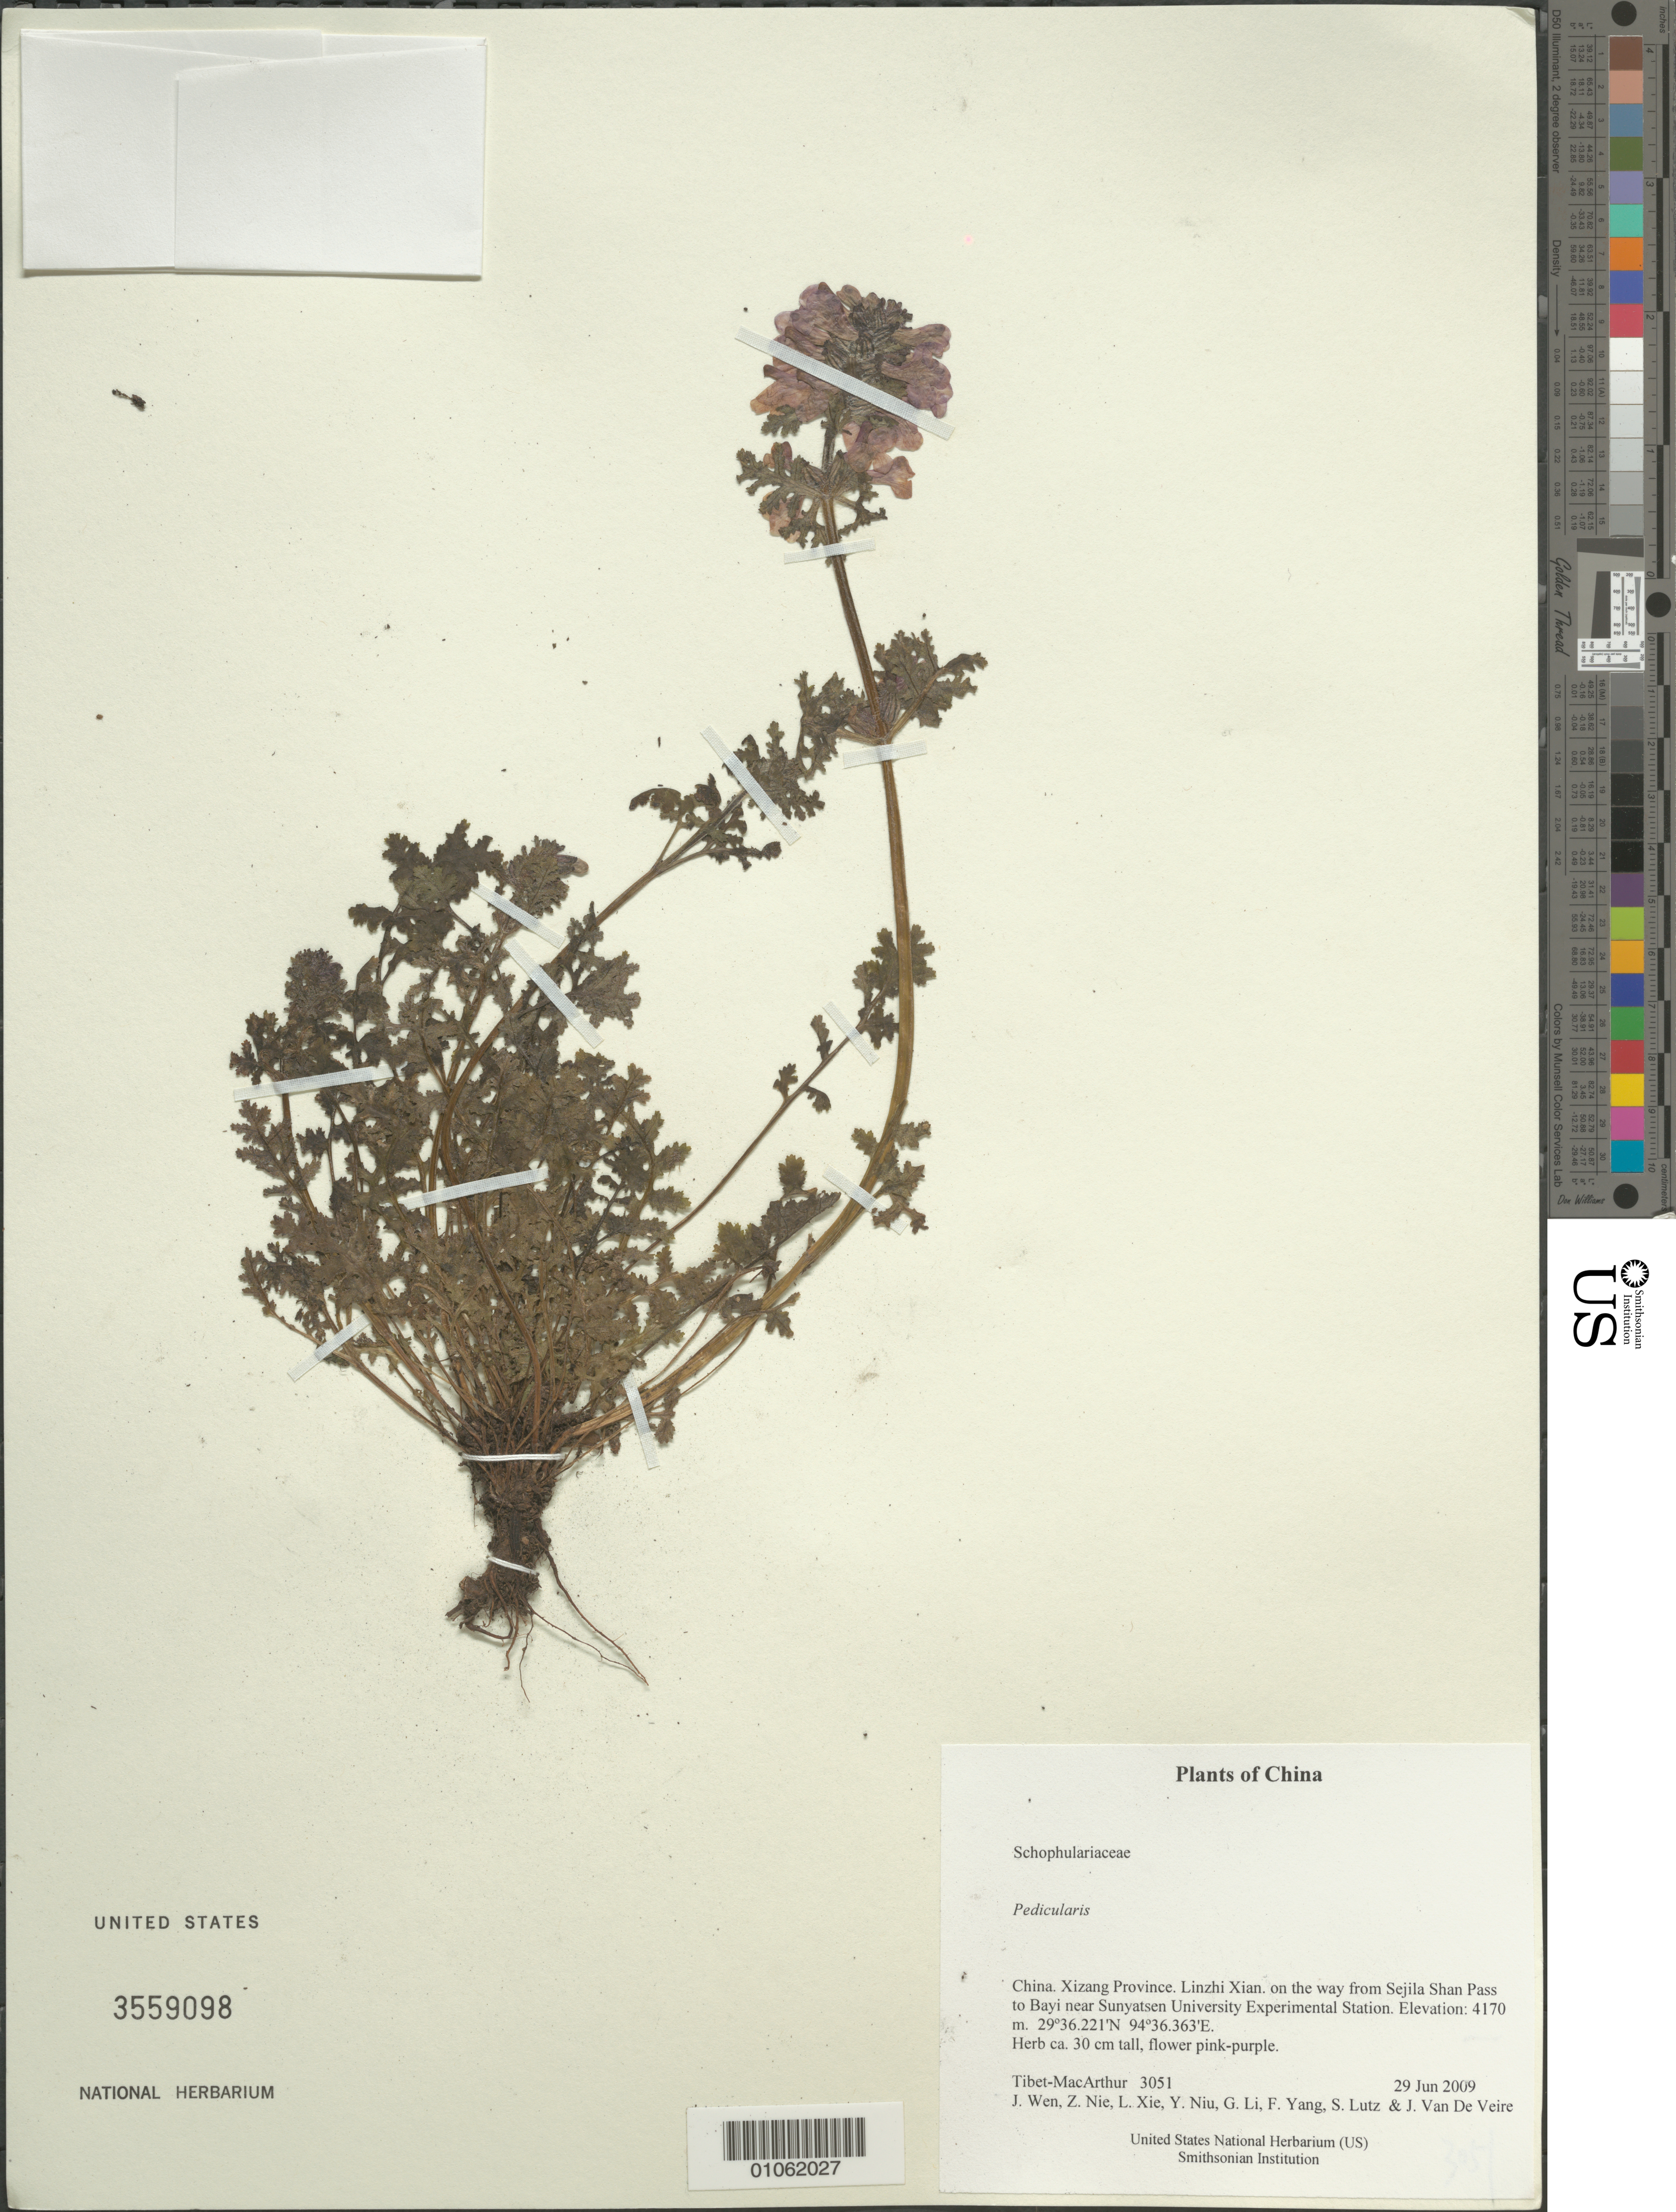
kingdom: Plantae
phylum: Tracheophyta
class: Magnoliopsida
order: Lamiales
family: Orobanchaceae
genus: Pedicularis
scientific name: Pedicularis sp.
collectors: Tibet-MacArthur, J. Wen, Z. Nie, L. Xie, Y. Niu, G. Li, F. Yang, S. Lutz & J. Van De Veire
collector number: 3051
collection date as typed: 29 Jun 2009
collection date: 2009-06-29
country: China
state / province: Xizang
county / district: Linzhi Xian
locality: on the way from Sejila Shan Pass to Bayi near Sunyatsen University Experimental Station.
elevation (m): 4170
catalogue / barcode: US 3559098